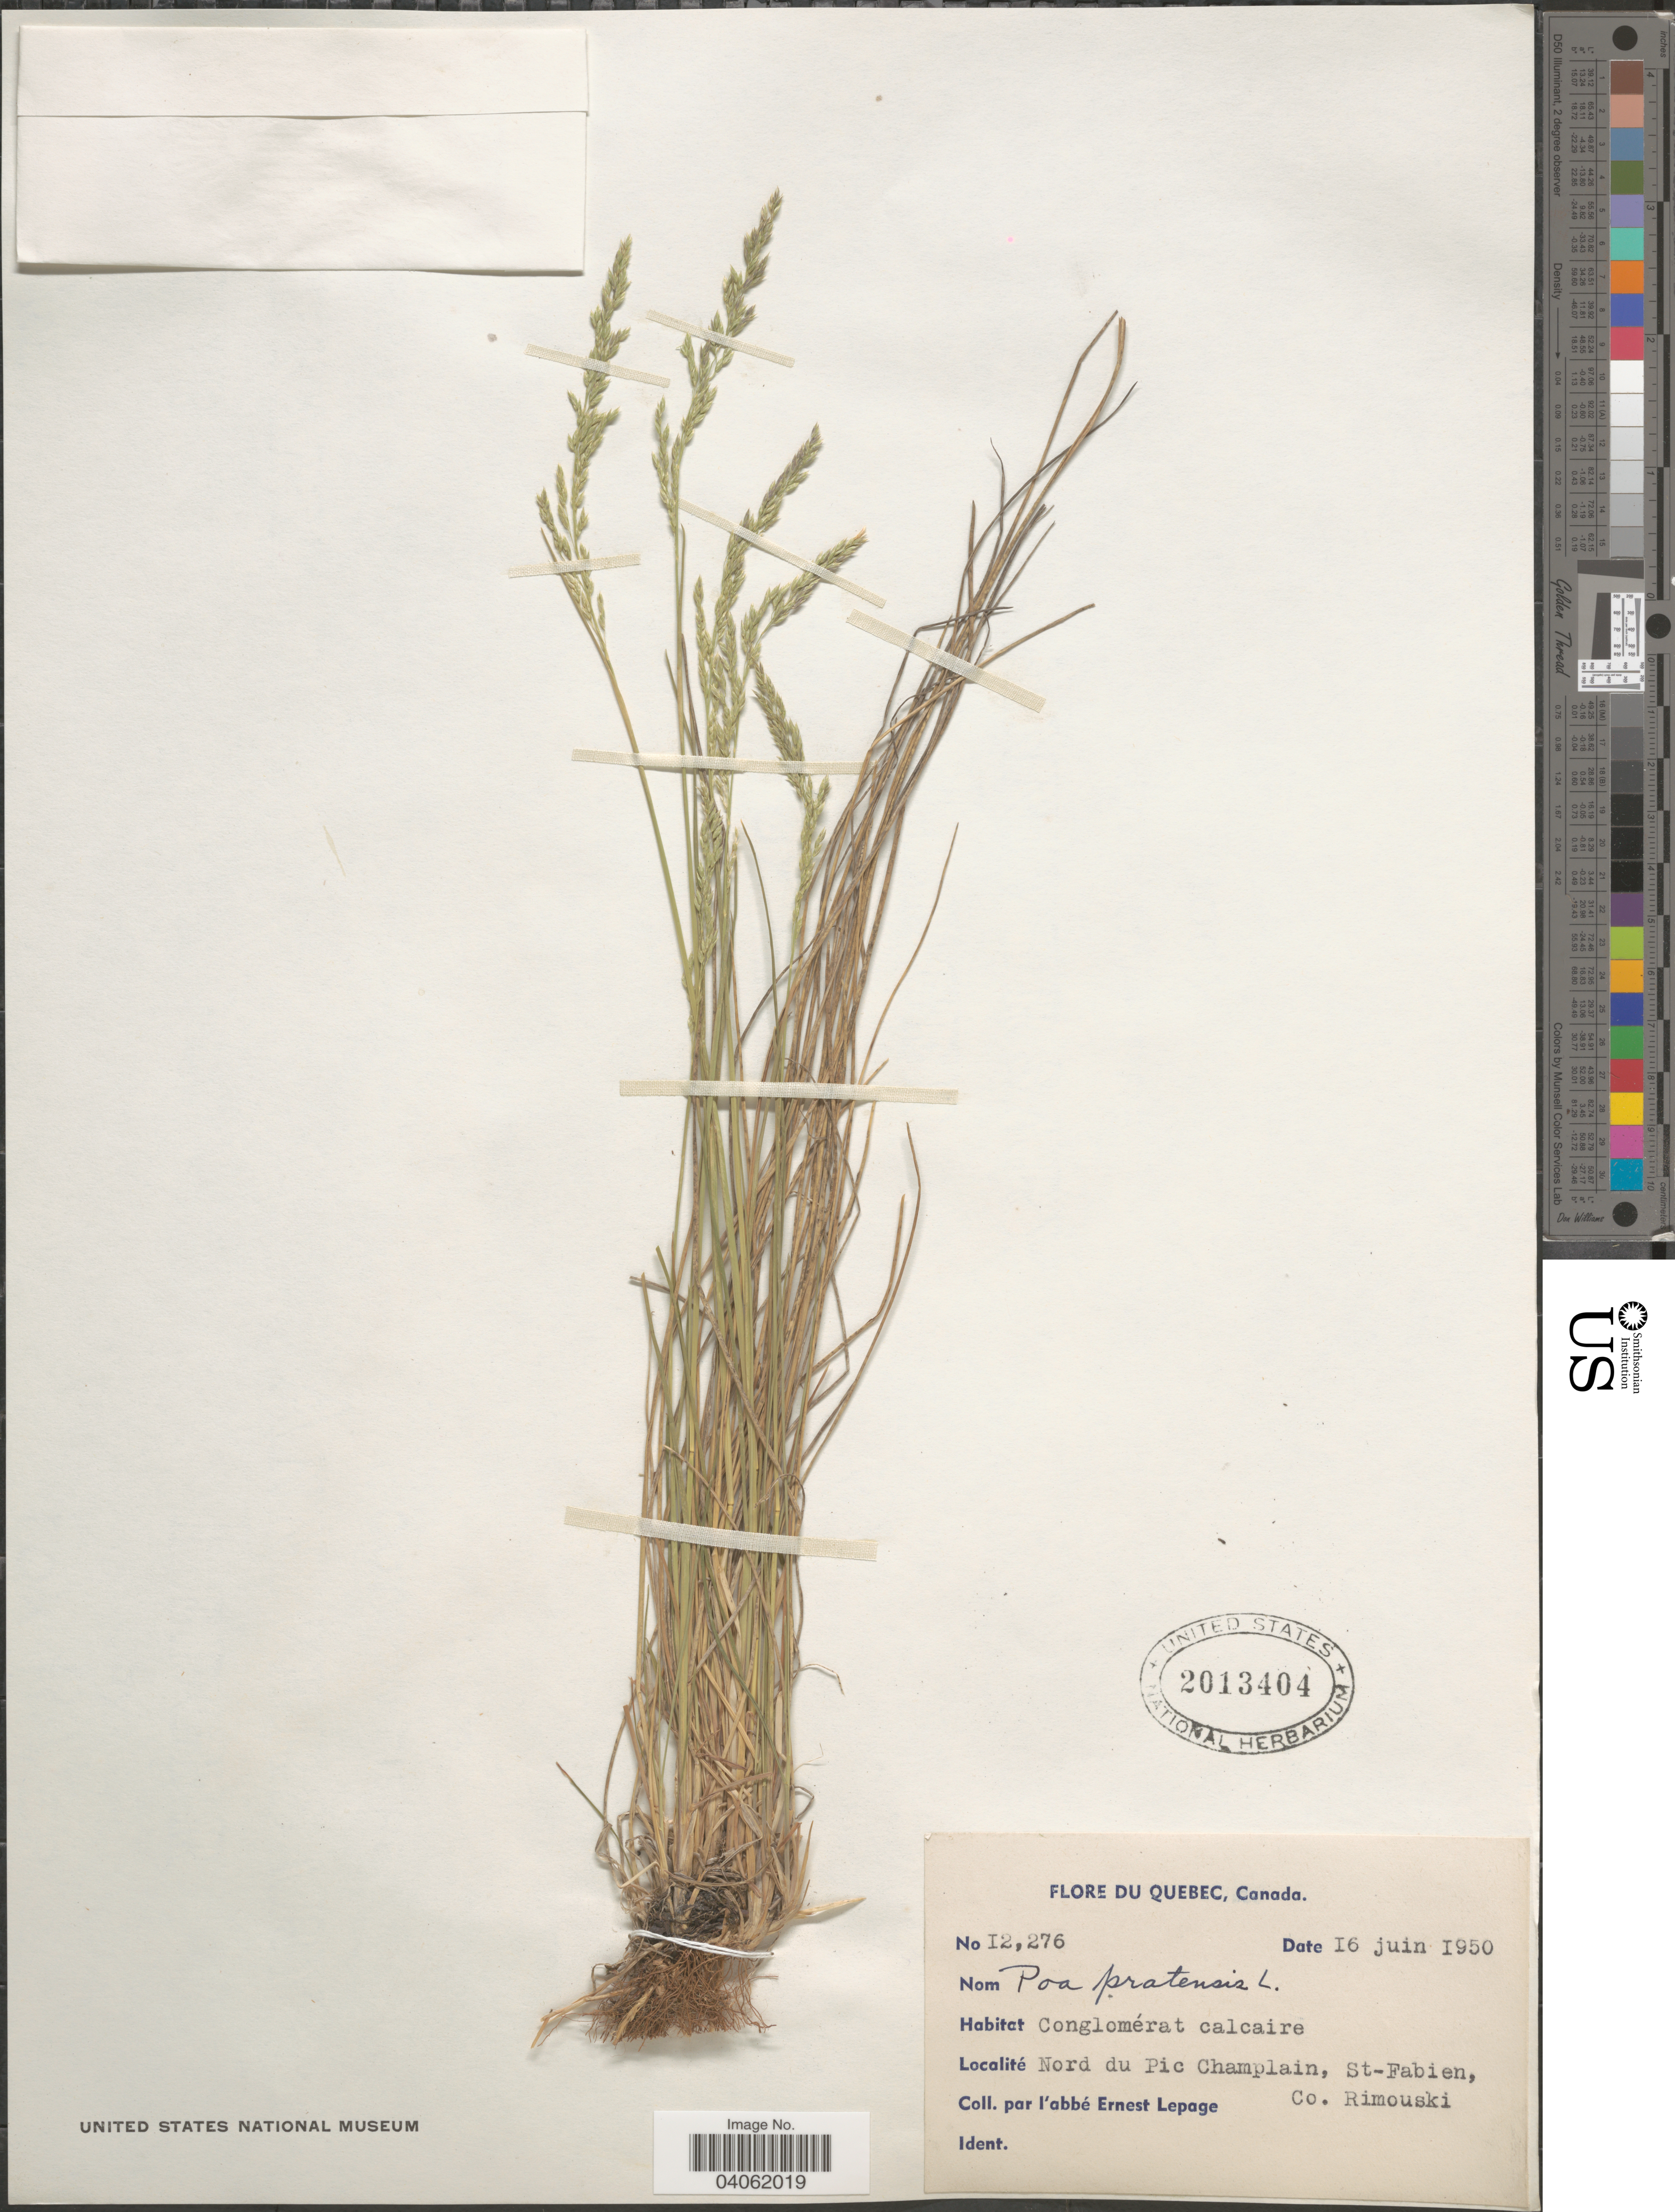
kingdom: Plantae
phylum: Tracheophyta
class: Liliopsida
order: Poales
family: Poaceae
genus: Poa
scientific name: Poa pratensis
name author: L.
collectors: E. Lepage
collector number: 12276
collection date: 1950-06-16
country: Canada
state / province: Quebec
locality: Nord du Pic Champlain, St-Fabien, Co. Rimouski.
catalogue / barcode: US 2013404